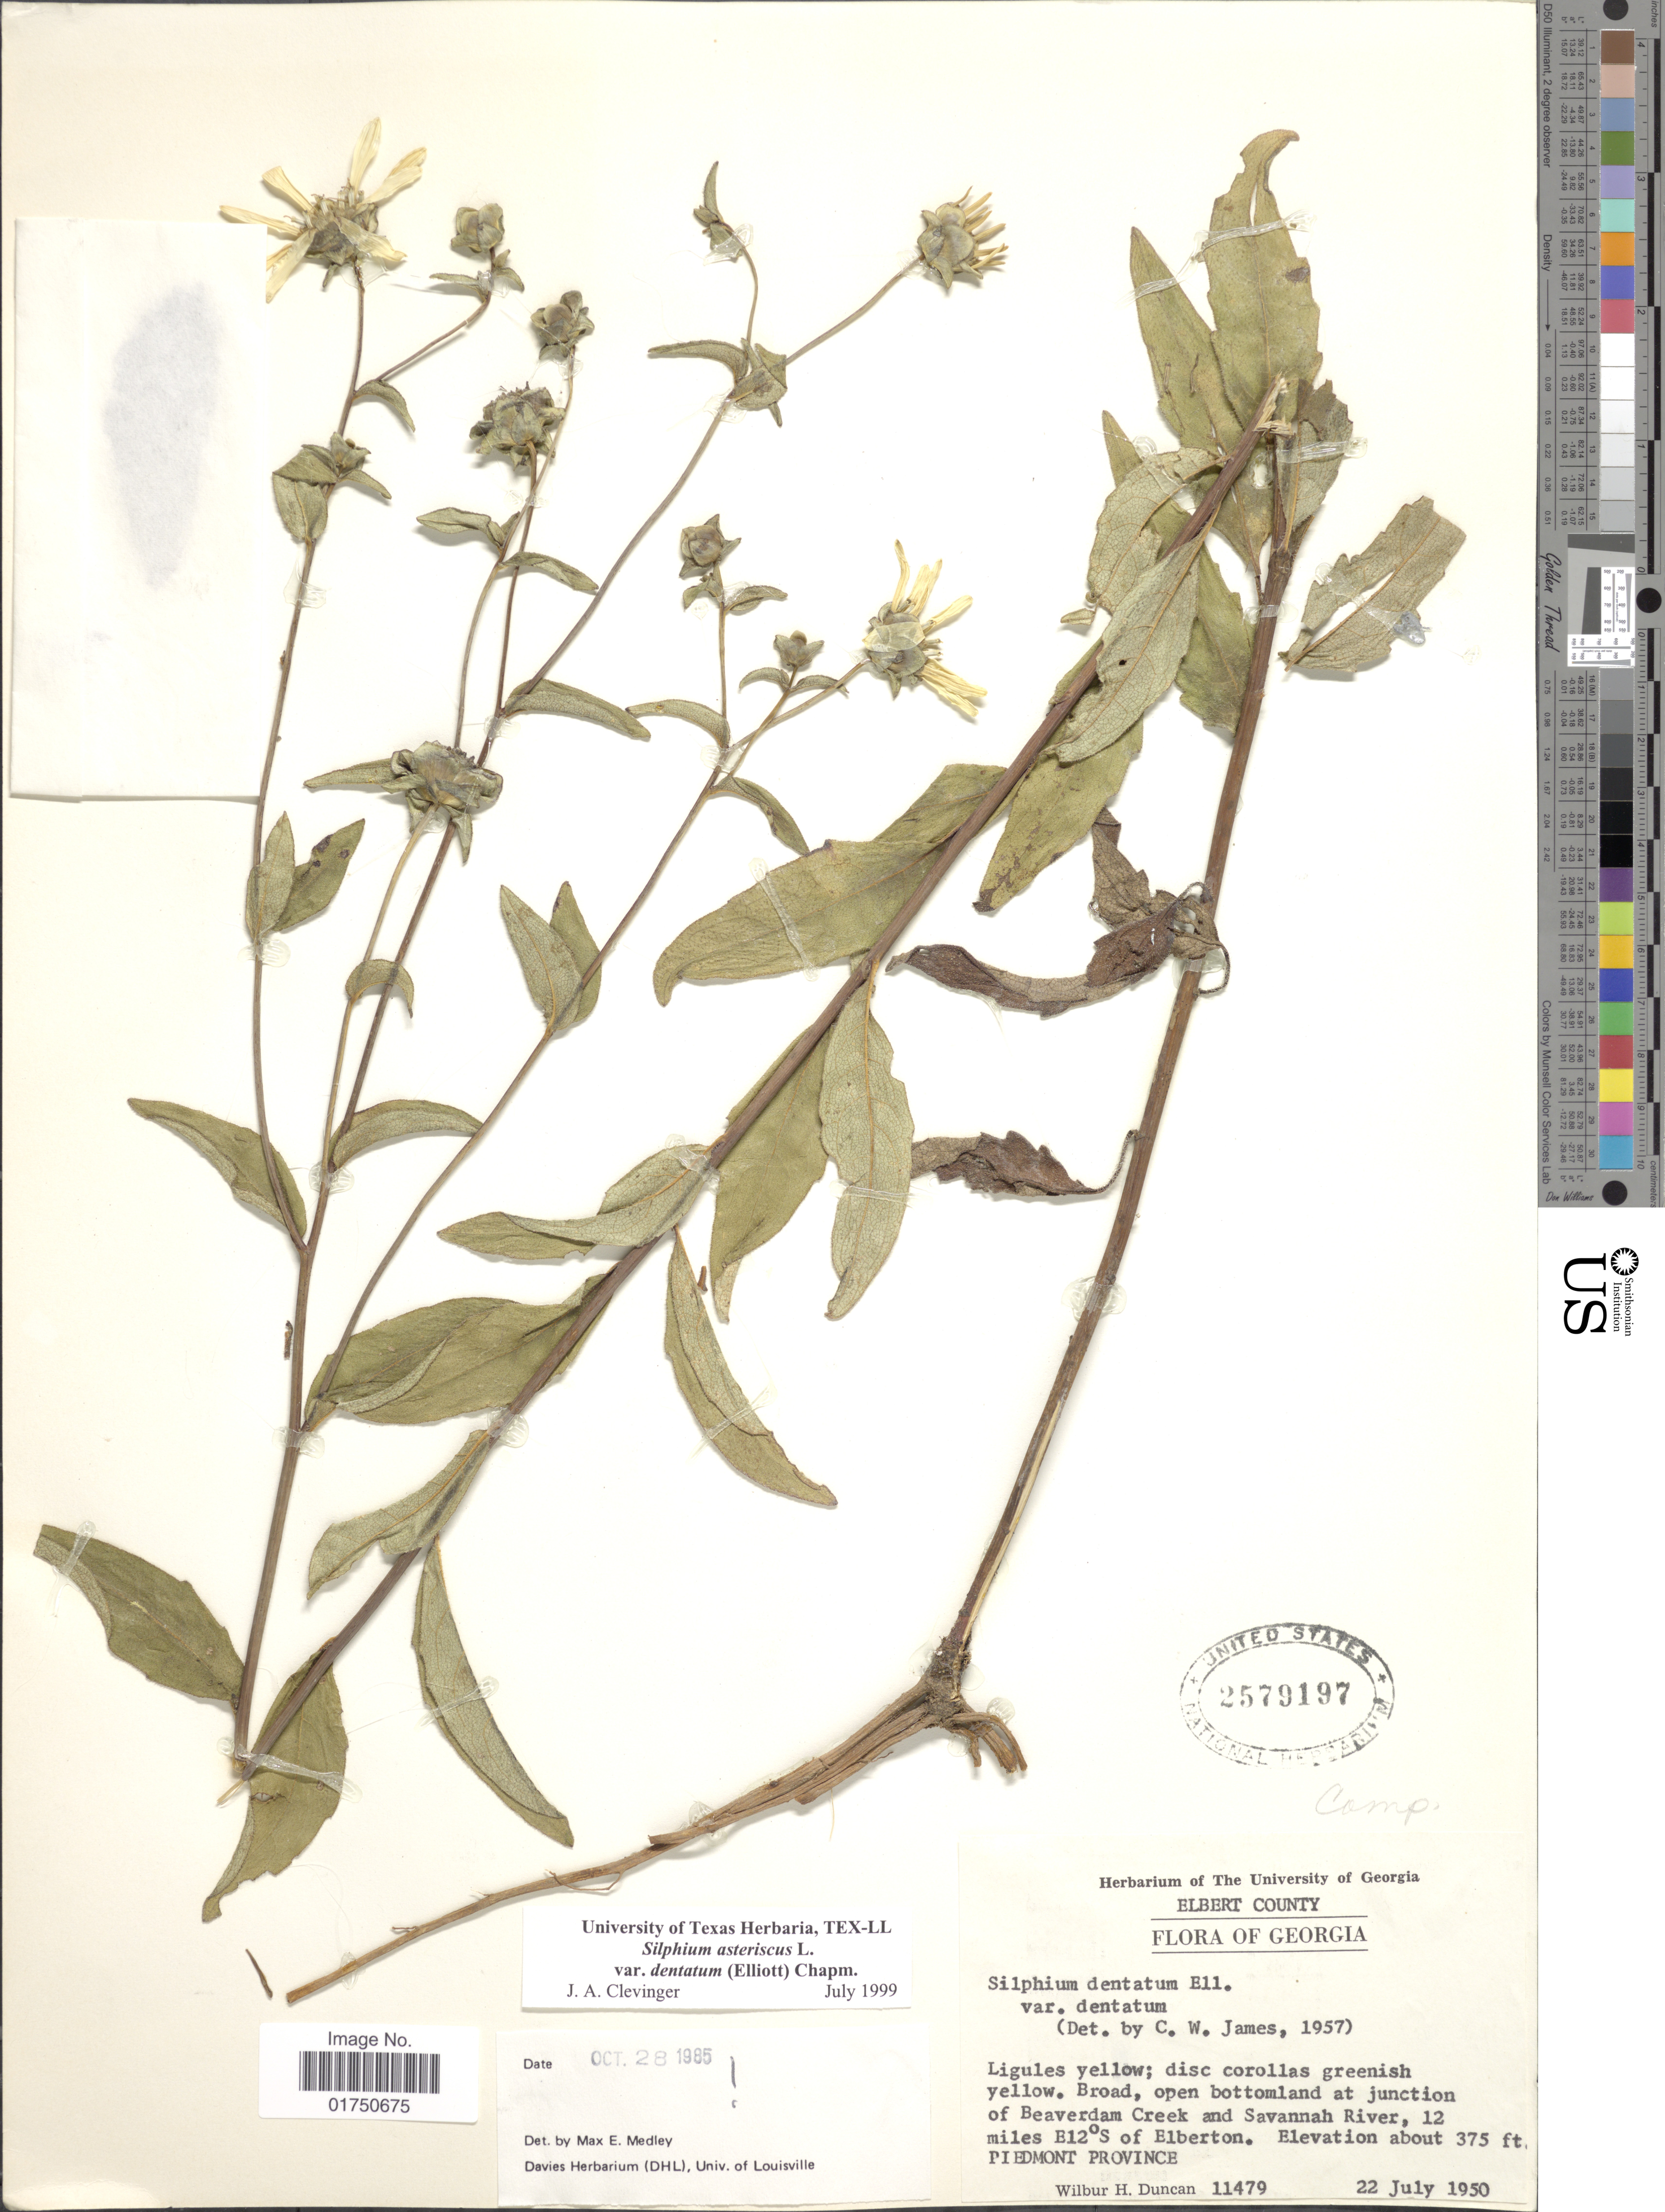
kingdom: Plantae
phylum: Tracheophyta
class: Magnoliopsida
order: Asterales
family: Asteraceae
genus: Silphium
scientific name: Silphium asteriscus var. dentatum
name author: (Elliott) Chapm.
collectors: W. H. Duncan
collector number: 11479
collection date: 1950-07-22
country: United States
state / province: Georgia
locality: Elbert County. Broad, open bottomland at junction of Beaverdam Creek and Savannah River, 12 miles E12°S of Elberton. Piedmont Province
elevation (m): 114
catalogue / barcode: US 2579197